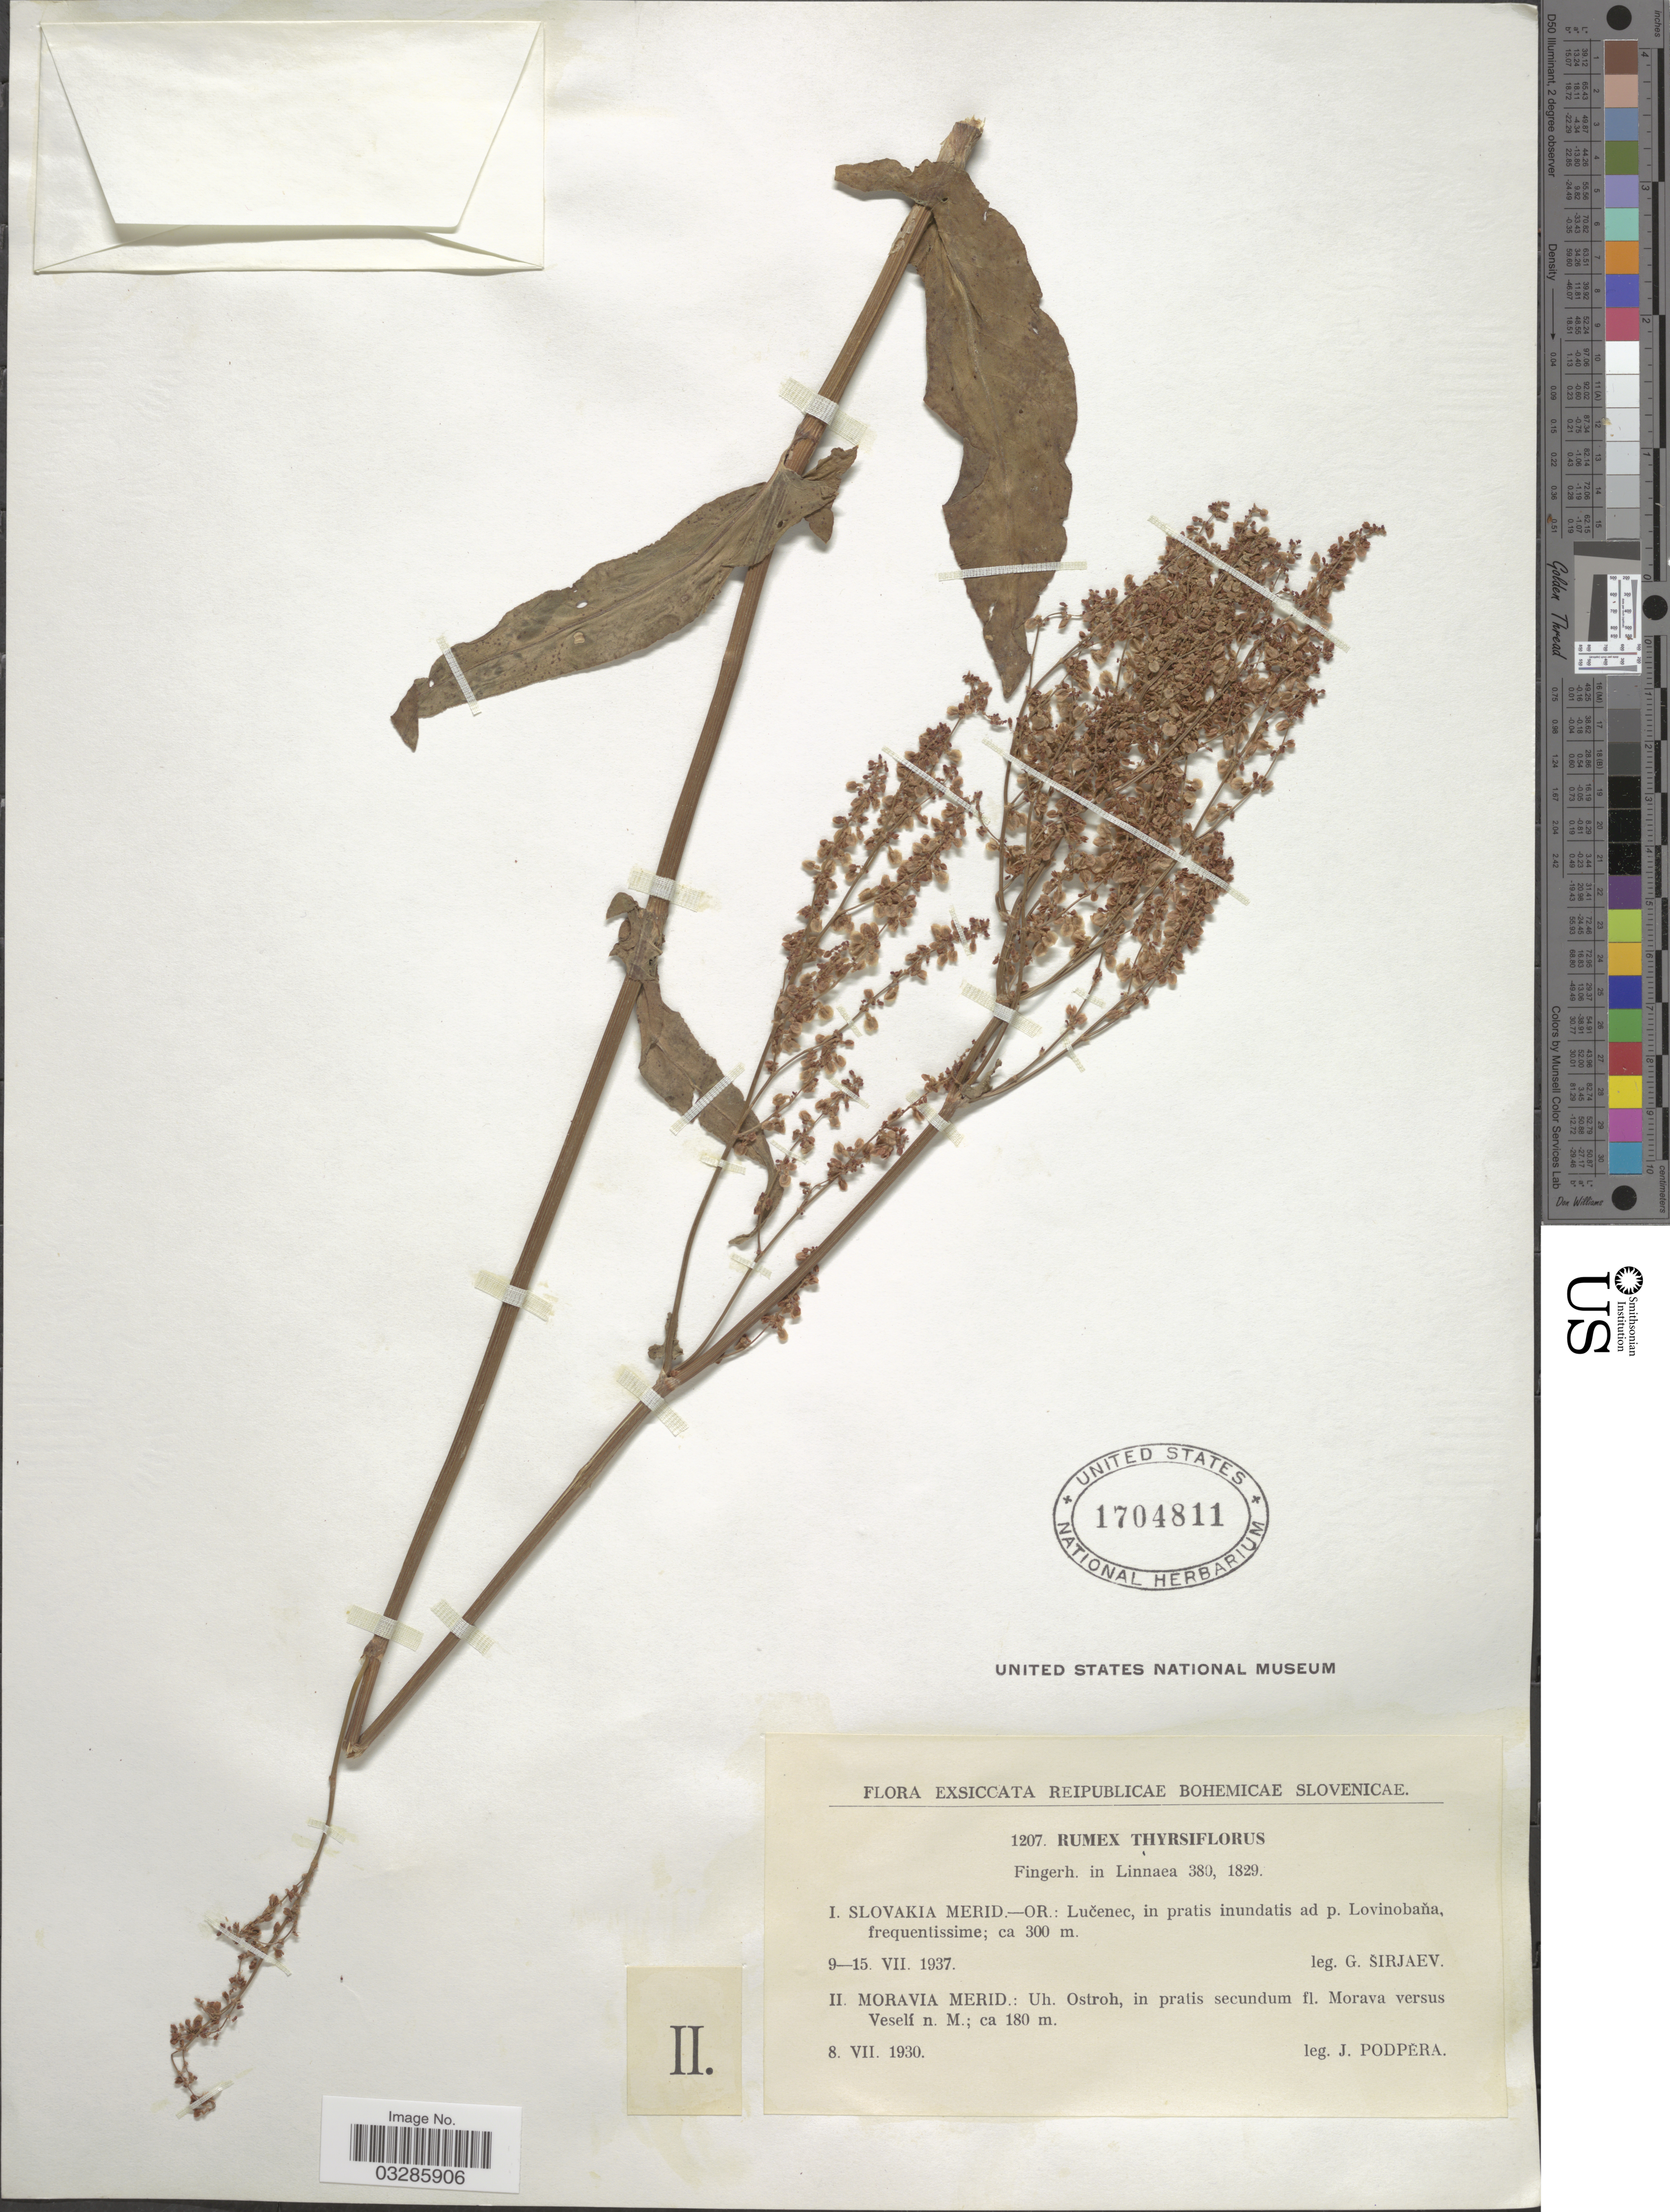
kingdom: Plantae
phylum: Tracheophyta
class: Magnoliopsida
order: Caryophyllales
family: Polygonaceae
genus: Rumex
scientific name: Rumex thyrsiflorus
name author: Fingerh.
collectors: J. Podpera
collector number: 1207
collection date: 1930-07-08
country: Czechia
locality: Moravia Merid.: Uh. Ostroh, in pratis secundum fl. Morava versus Veselí.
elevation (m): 180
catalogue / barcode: US 1704811